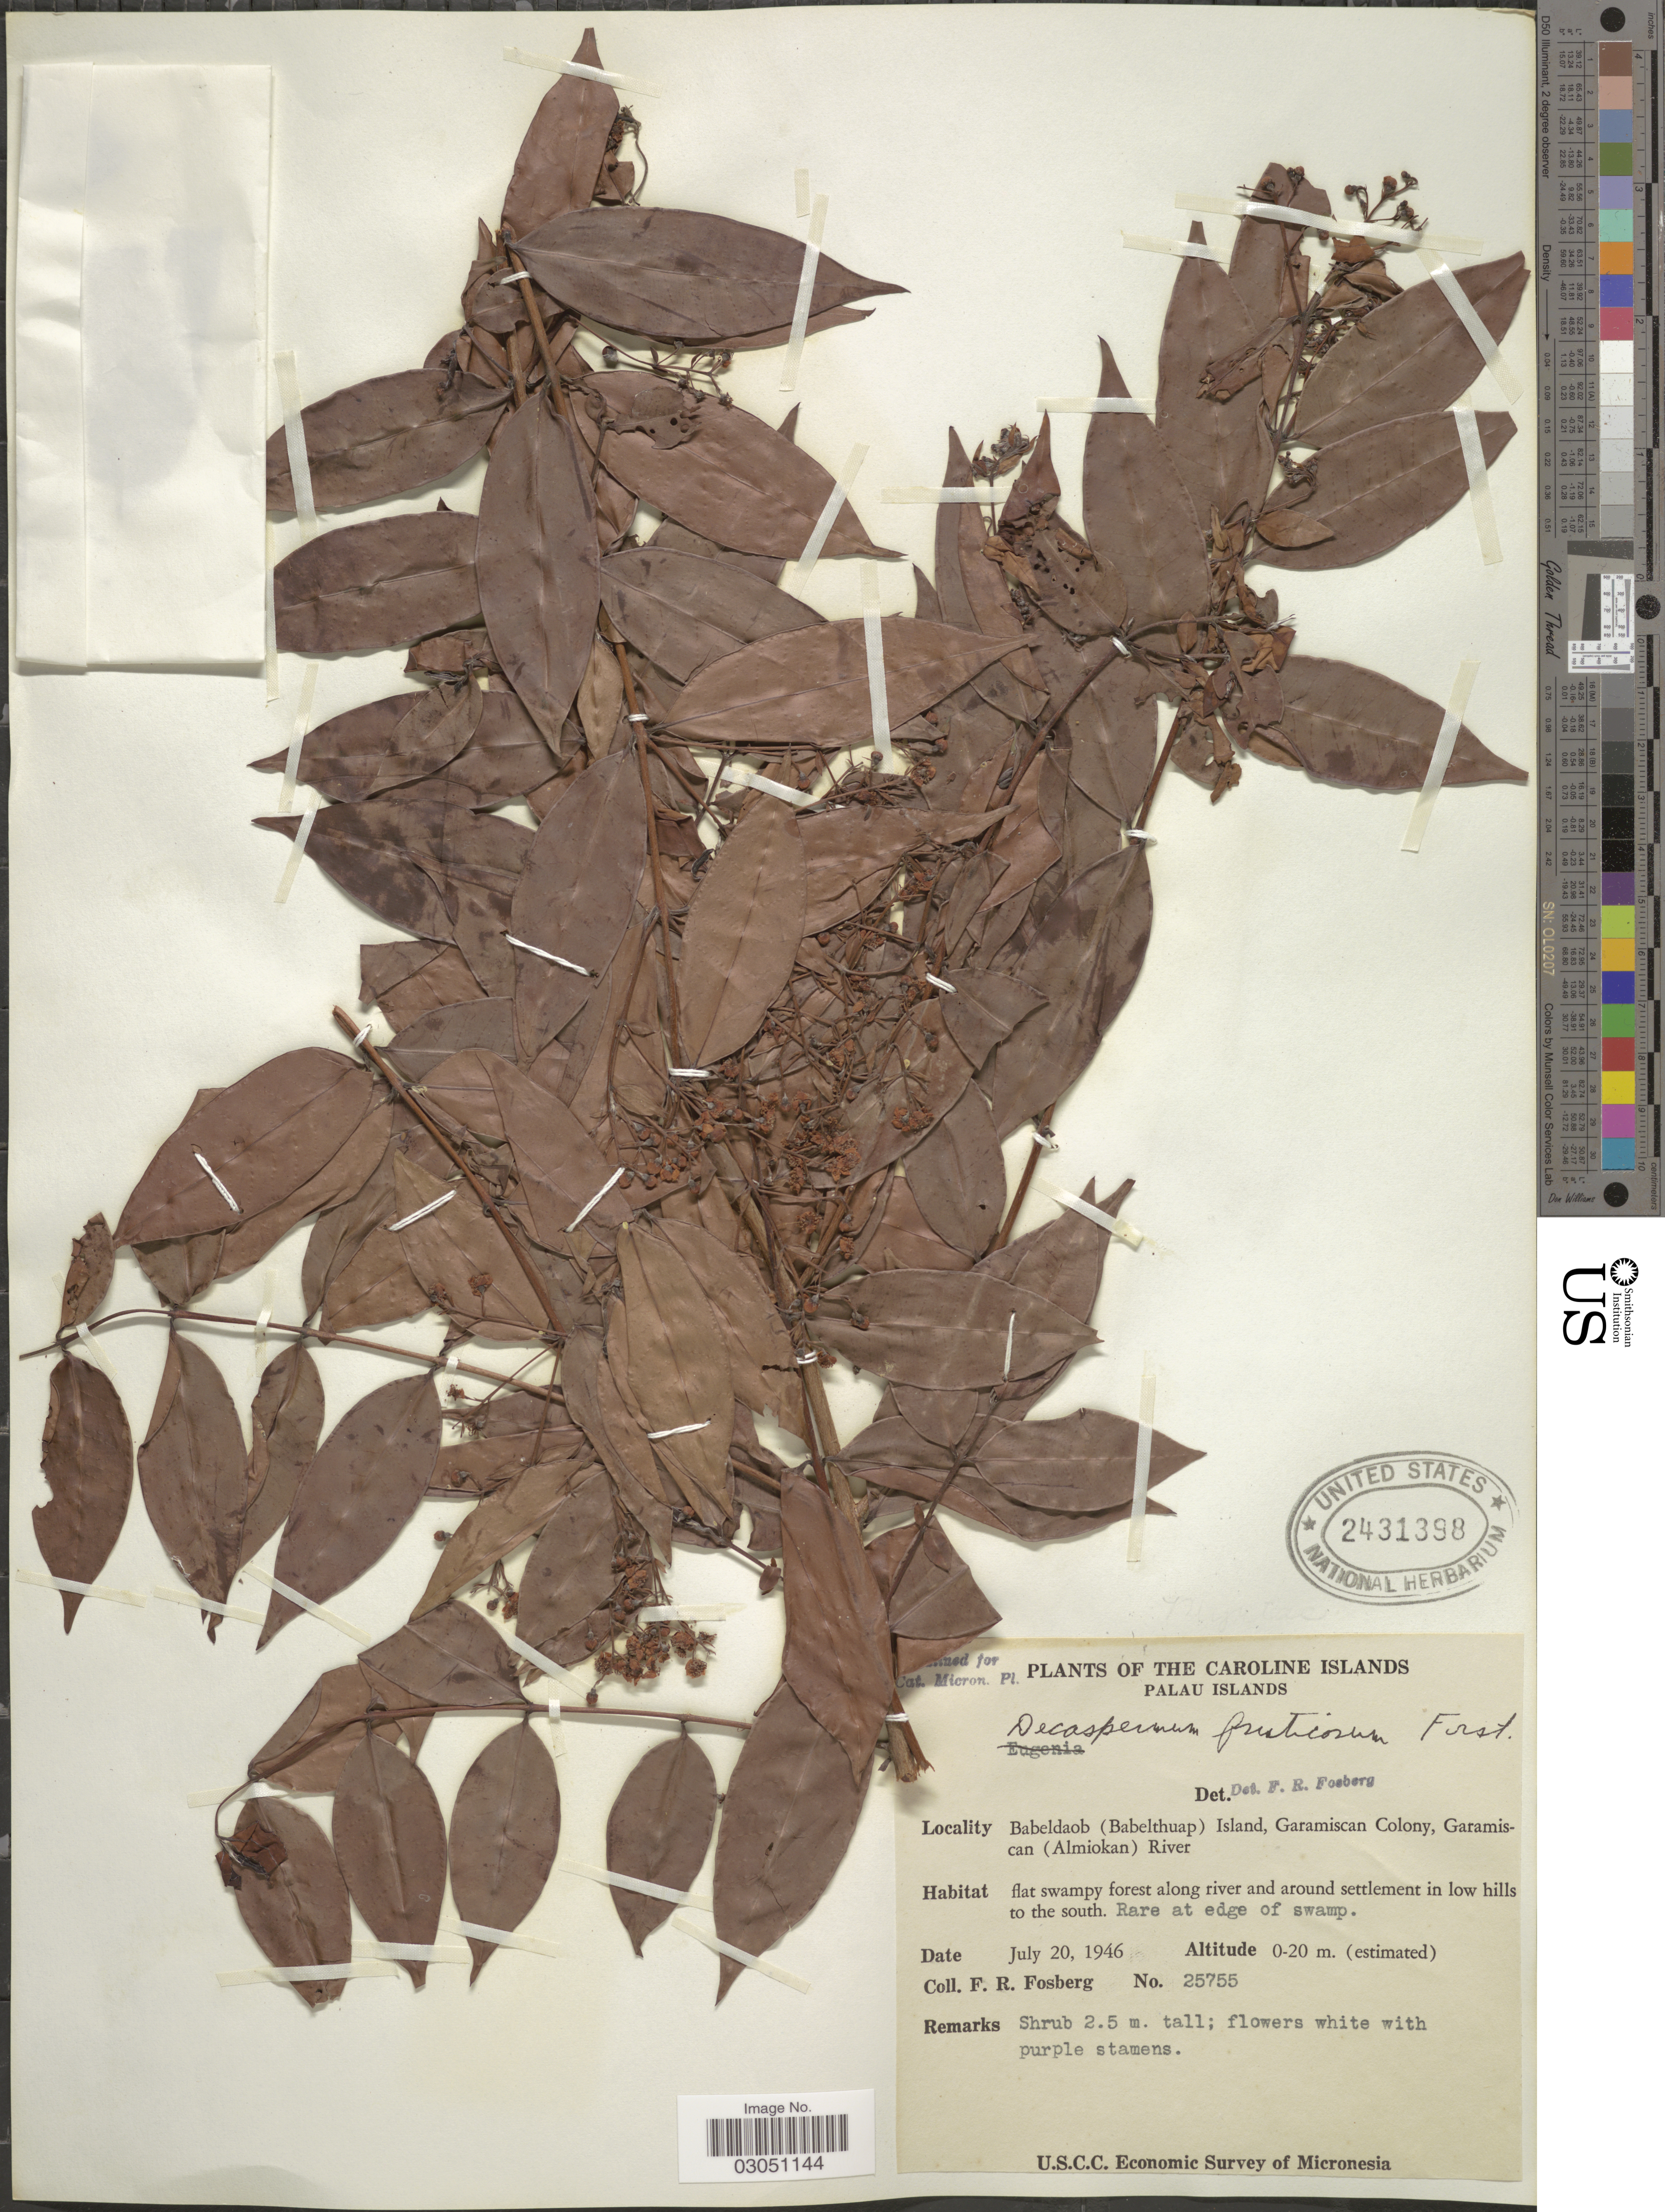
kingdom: Plantae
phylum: Tracheophyta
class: Magnoliopsida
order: Myrtales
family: Myrtaceae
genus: Decaspermum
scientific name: Decaspermum fruticosum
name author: J.R. Forst. & G. Forst.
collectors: F. R. Fosberg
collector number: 25755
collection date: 1946-07-20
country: Palau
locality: The Caroline Islands. Palau Islands. Babeldaob (Babelthuap) Island, Garamiscan Colony, Garamiscan (Almiokan) River.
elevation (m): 0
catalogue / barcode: US 2431398